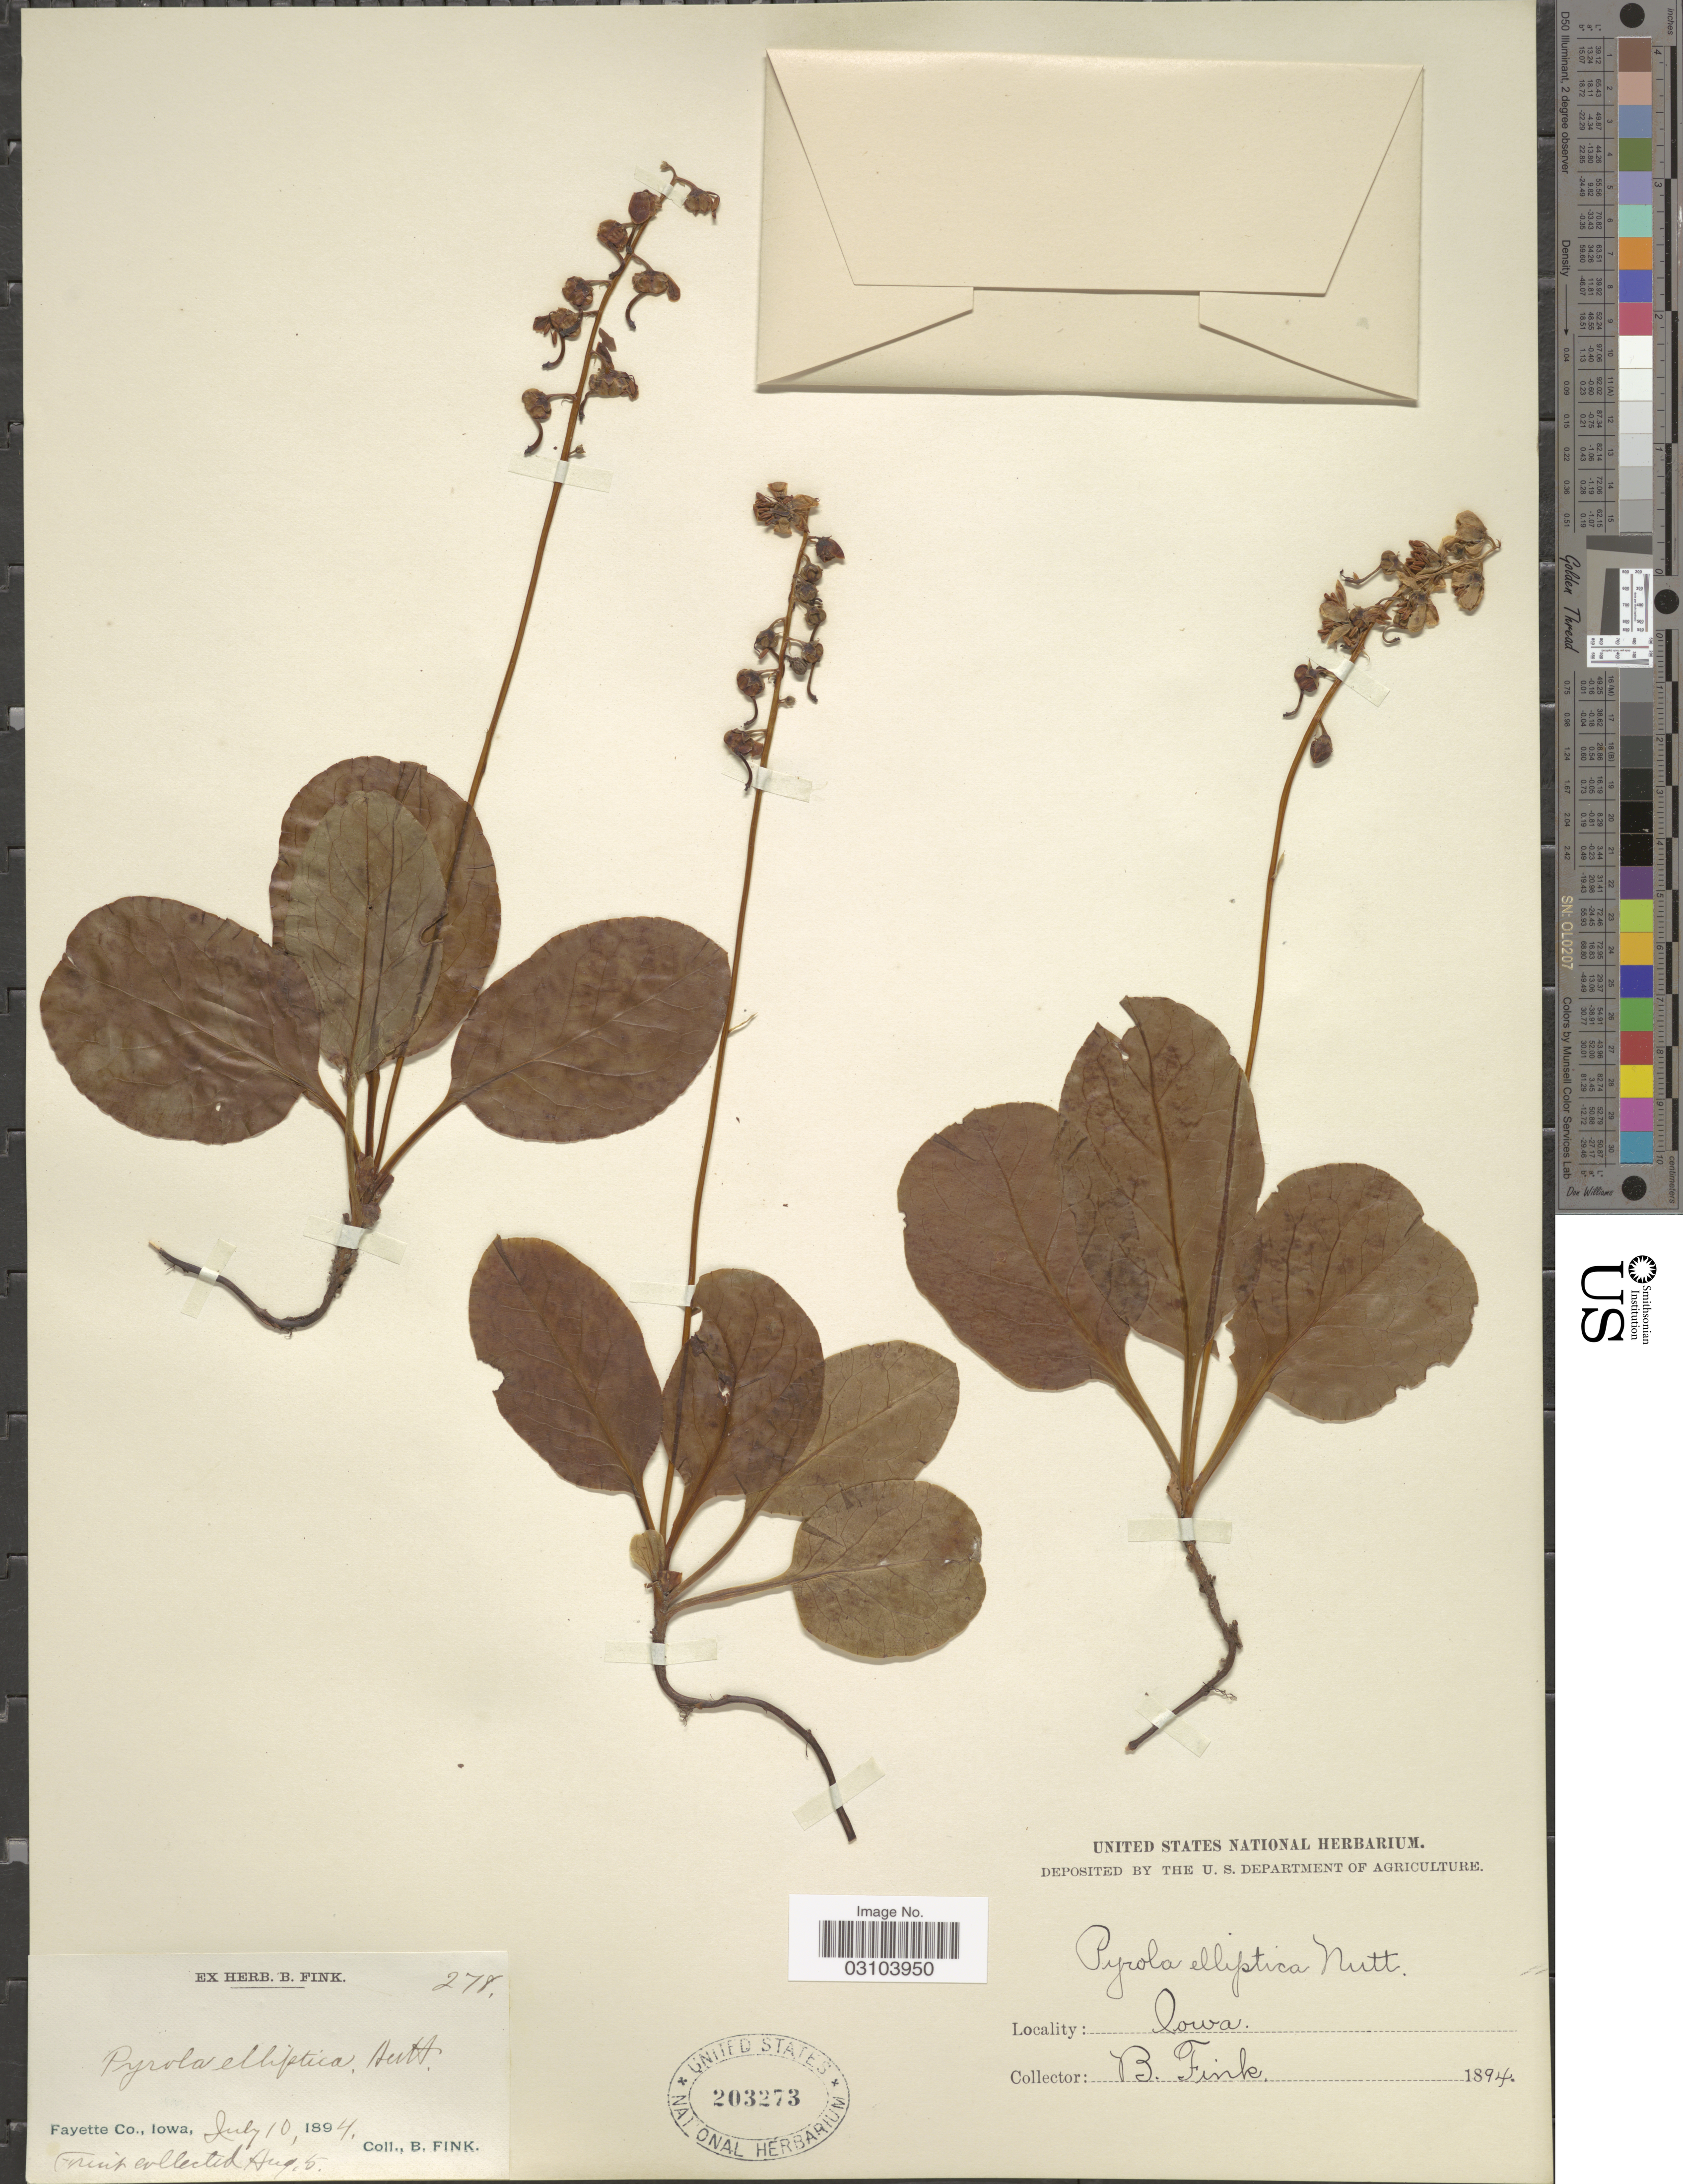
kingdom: Plantae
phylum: Tracheophyta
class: Magnoliopsida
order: Ericales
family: Ericaceae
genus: Pyrola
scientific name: Pyrola elliptica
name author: Nutt.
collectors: B. Fink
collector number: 278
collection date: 1894-07-10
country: United States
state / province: Iowa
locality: Fayette Co.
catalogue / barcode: US 203273